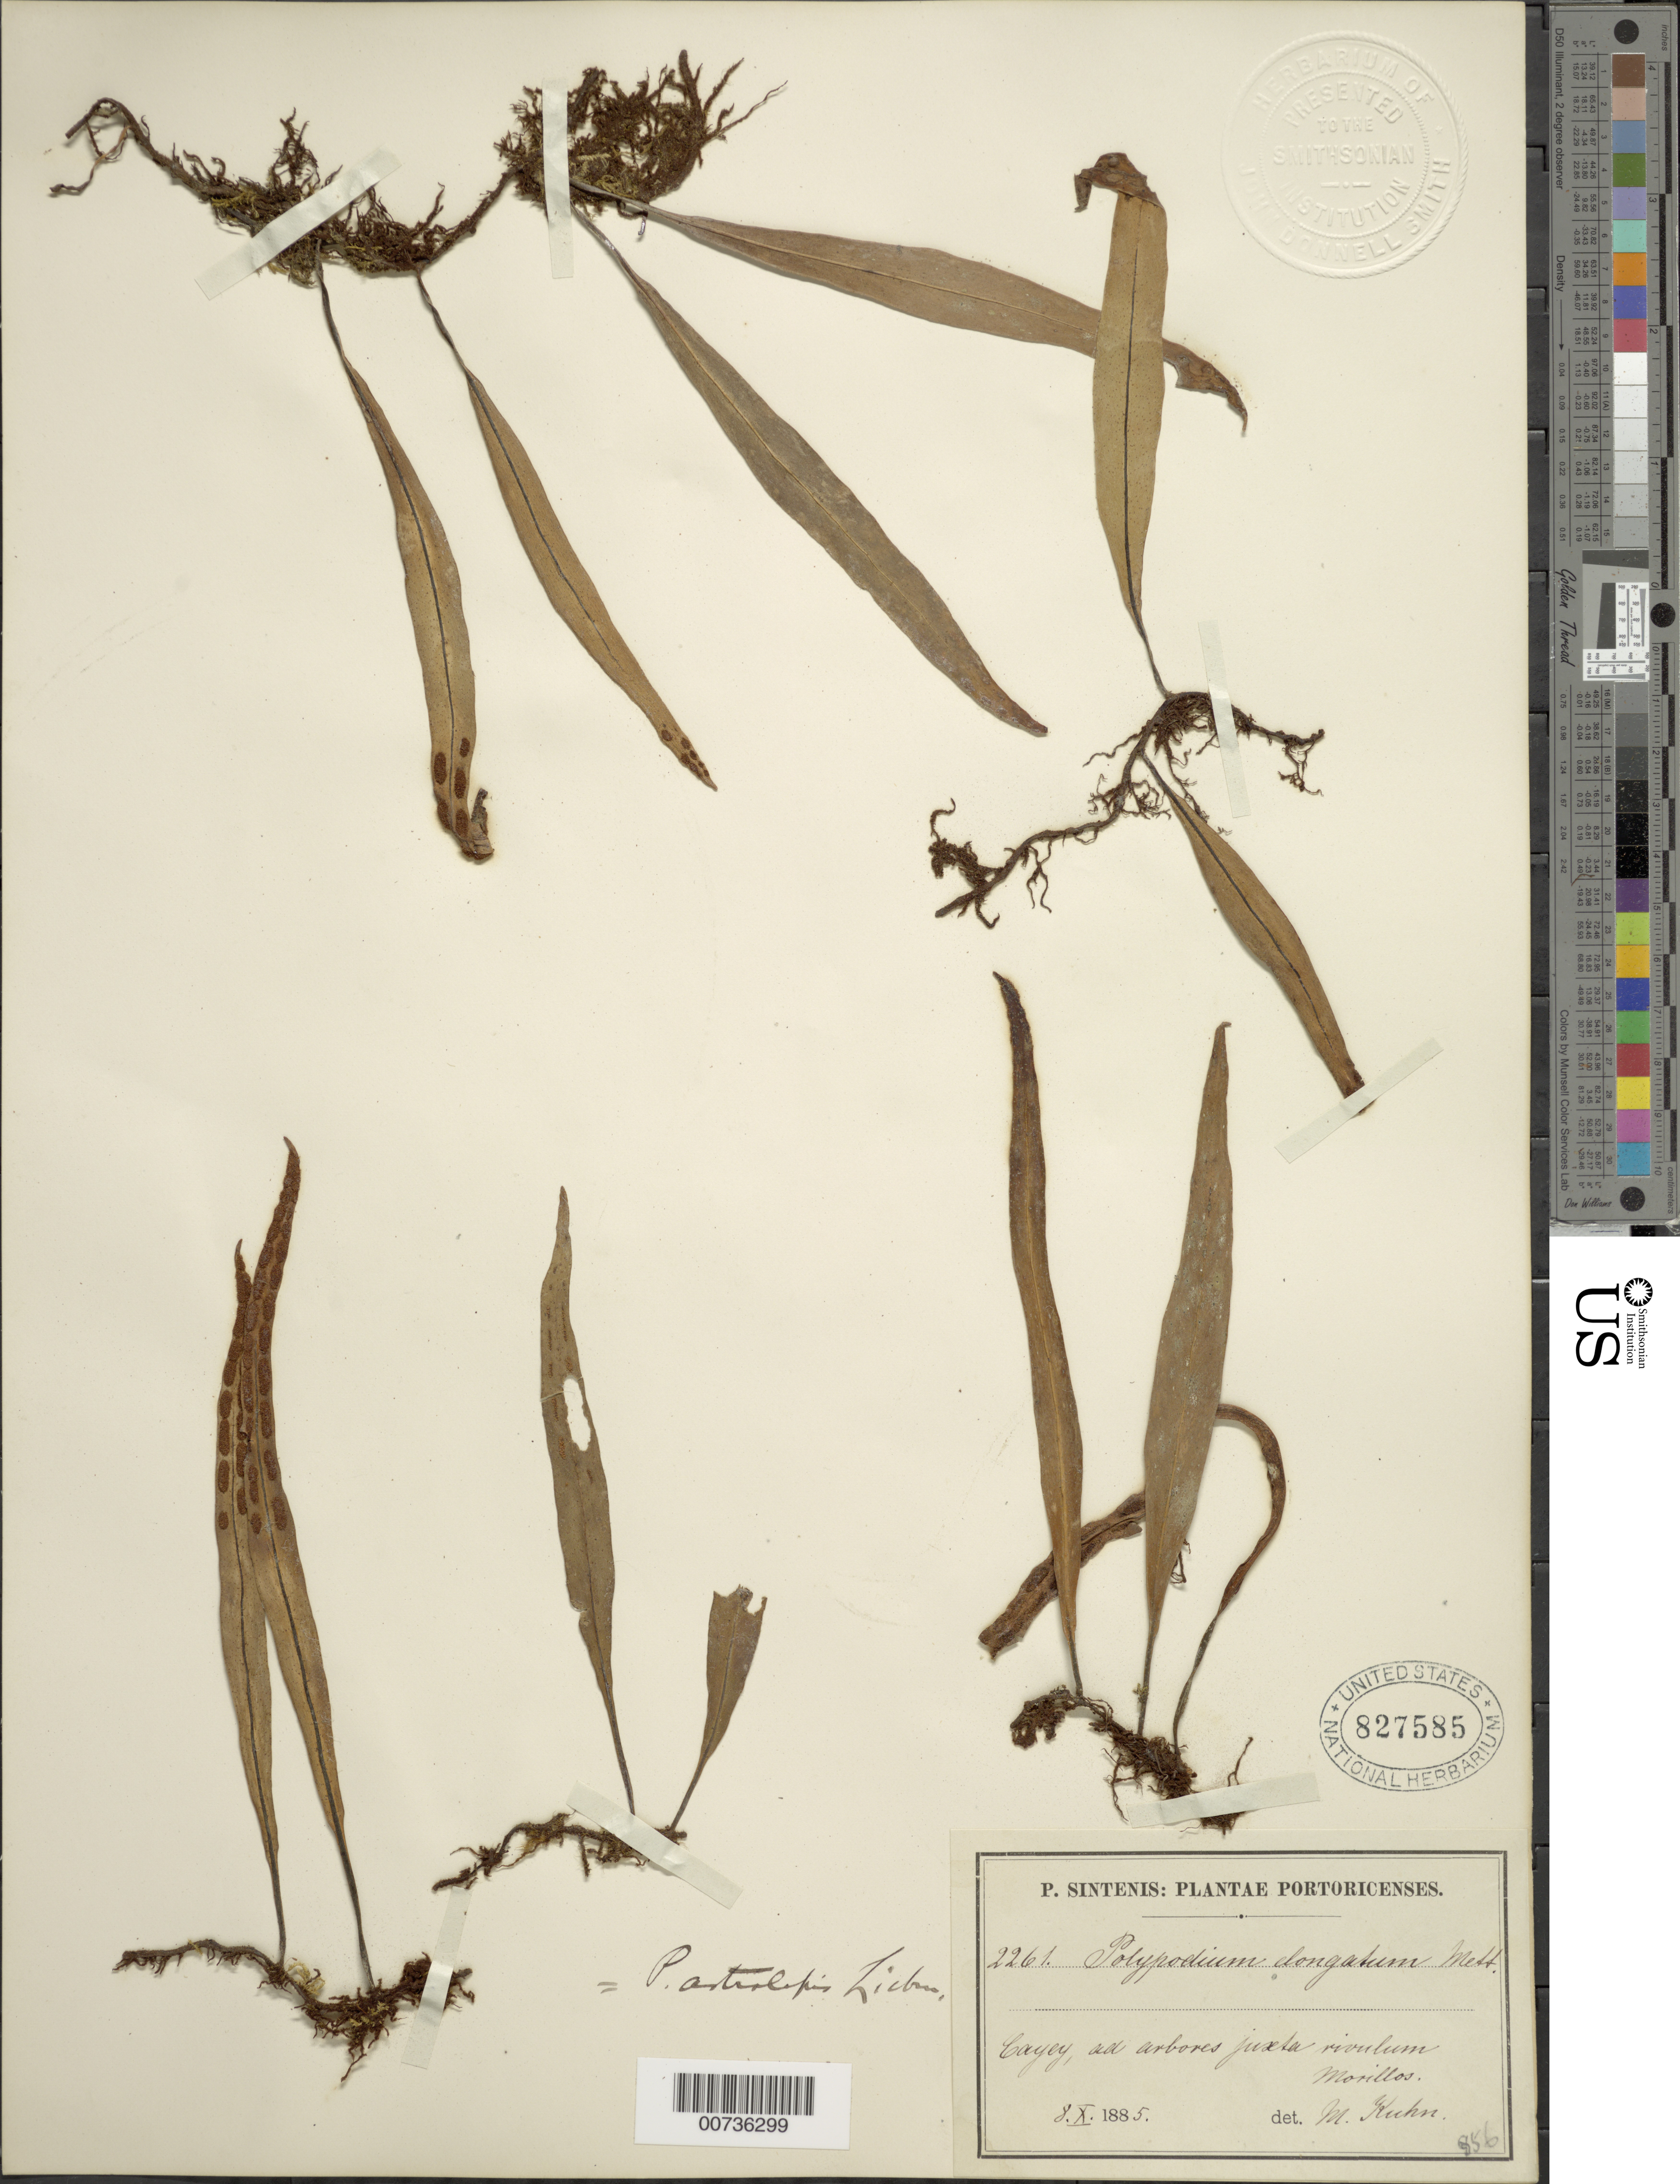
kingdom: Plantae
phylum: Tracheophyta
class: Polypodiopsida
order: Polypodiales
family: Polypodiaceae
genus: Pleopeltis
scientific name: Pleopeltis astrolepis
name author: (Liebm.) E. Fourn.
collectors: P. Sintenis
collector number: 2261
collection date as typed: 08 Oct 1885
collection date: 1885-10-08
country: Puerto Rico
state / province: Cayey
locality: Morillos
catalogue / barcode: US 827585